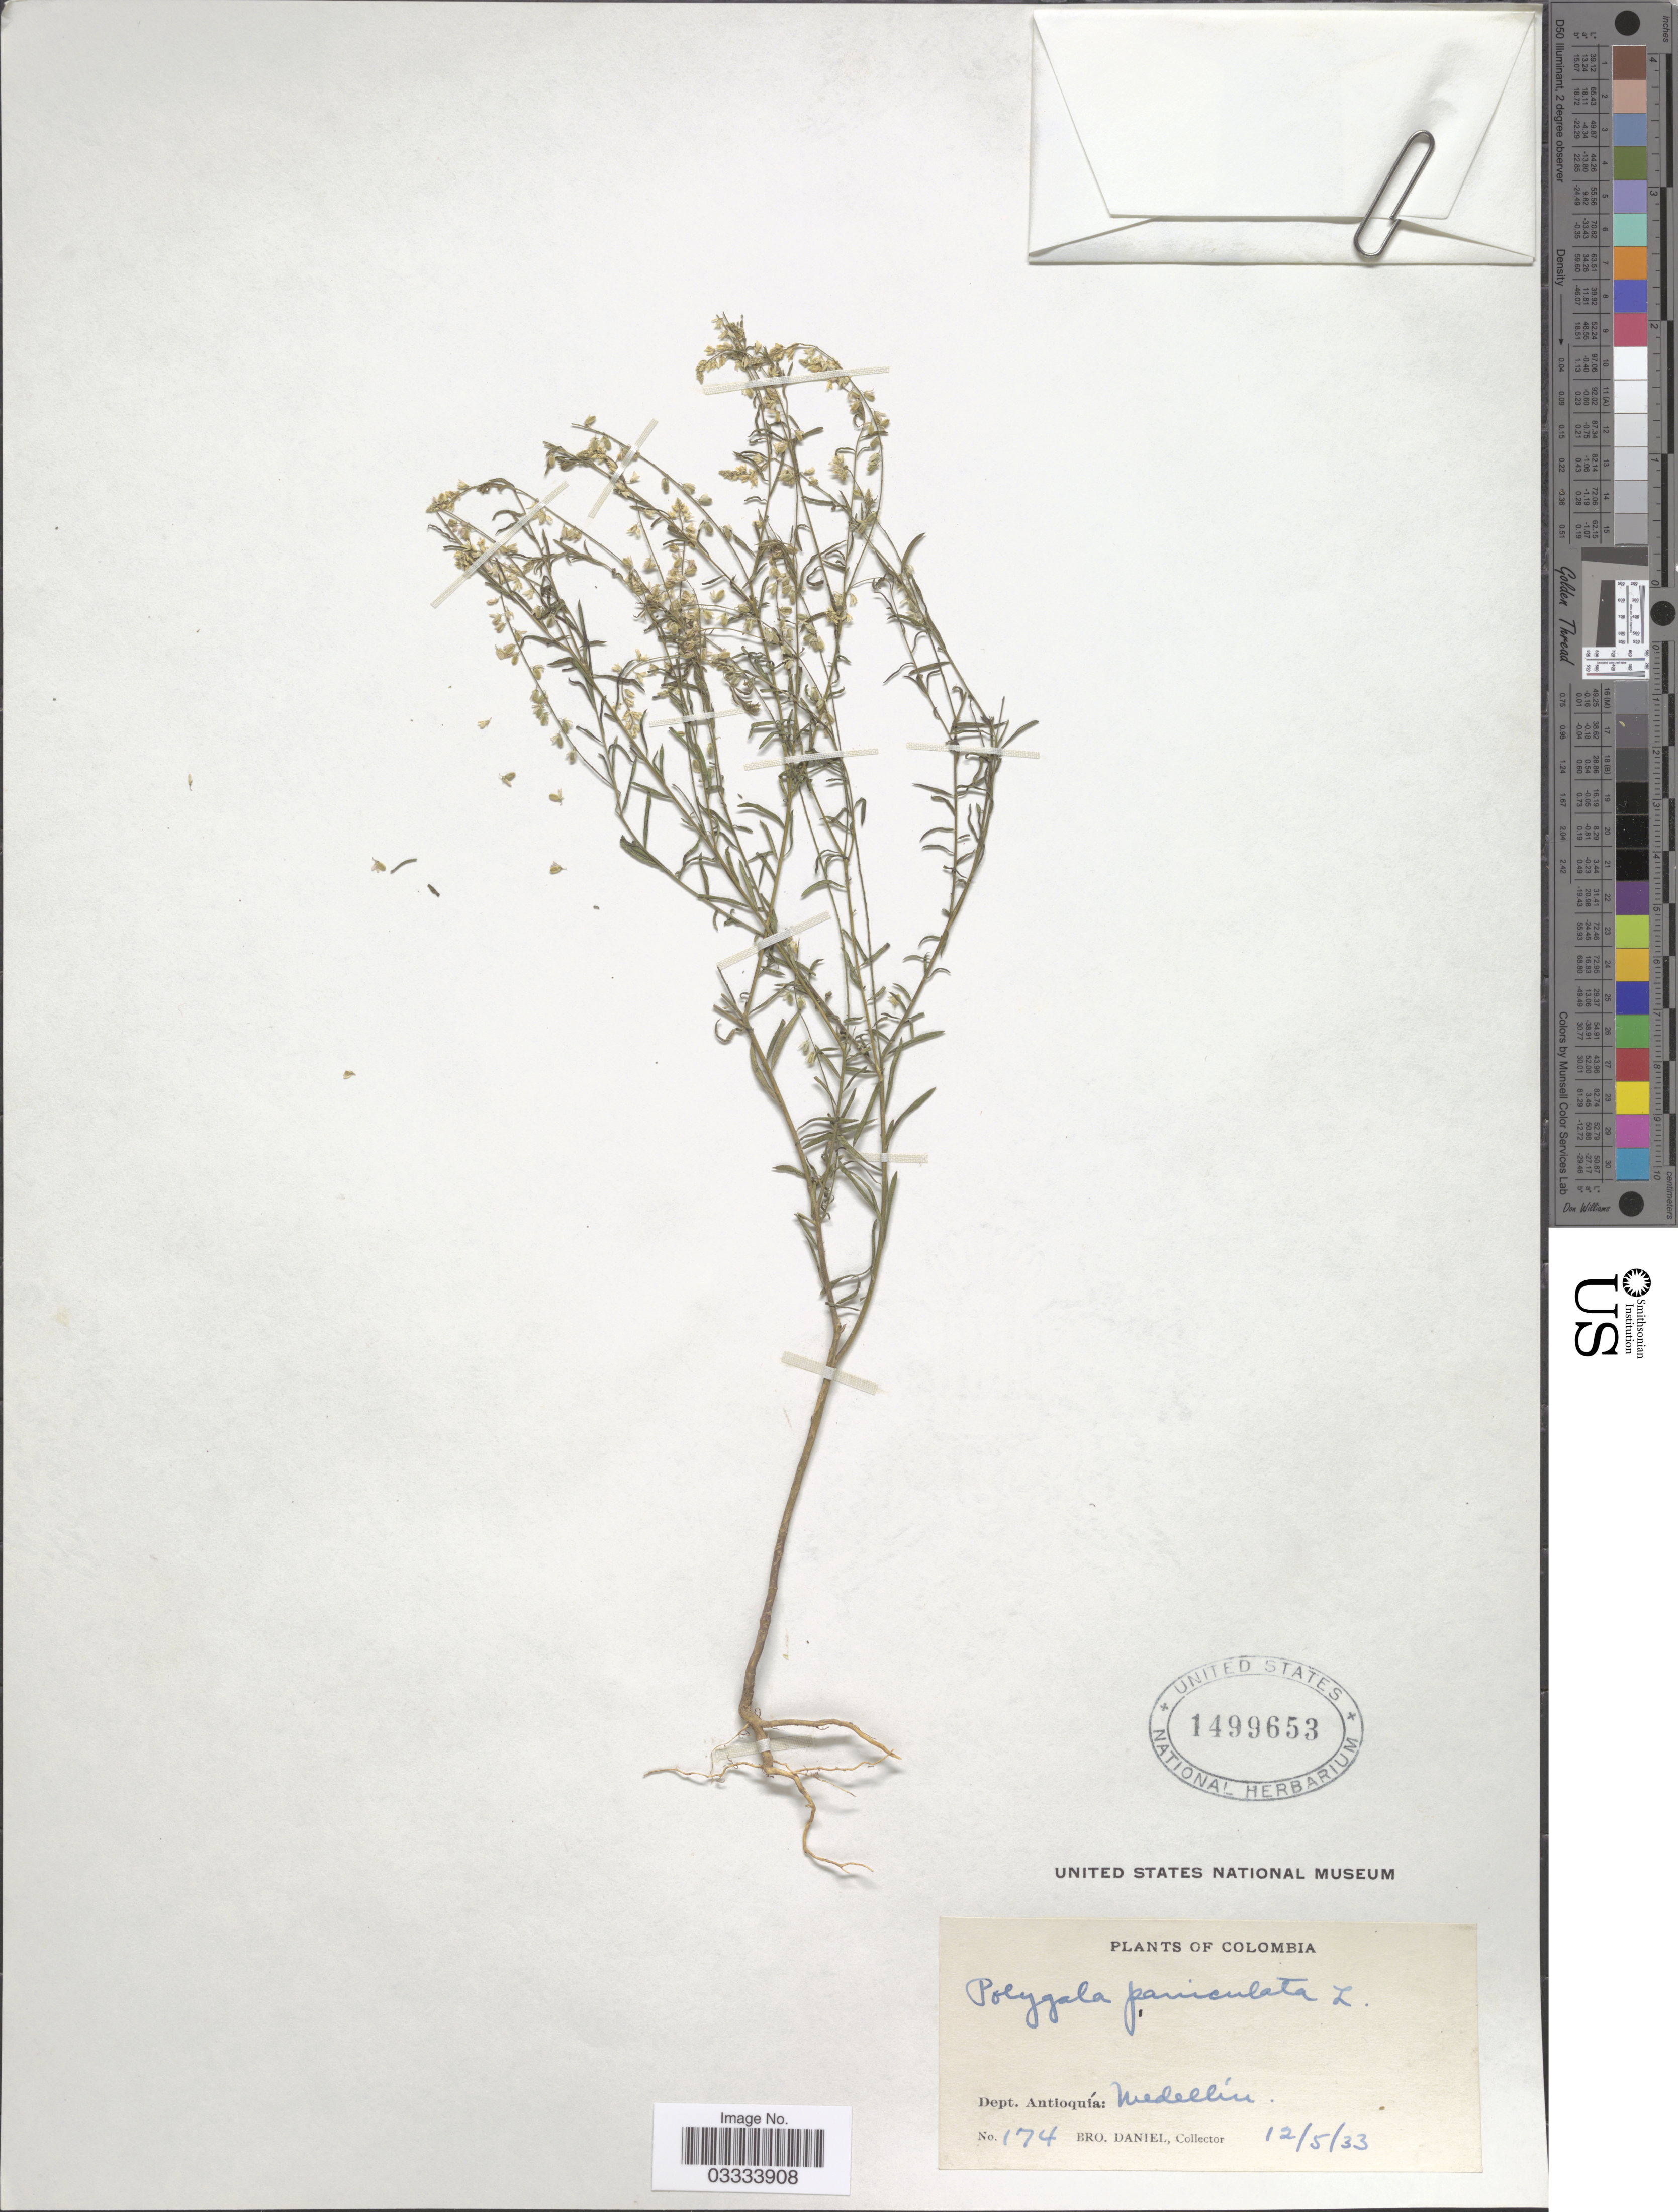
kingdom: Plantae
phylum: Tracheophyta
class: Magnoliopsida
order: Fabales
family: Polygalaceae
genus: Polygala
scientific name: Polygala paniculata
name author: L.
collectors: Bro. Daniel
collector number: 174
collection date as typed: Transcribed d/m/y: 12/5/33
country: Colombia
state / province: Antioquia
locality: Dept. Antioquía: Medellín.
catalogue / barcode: US 1499653